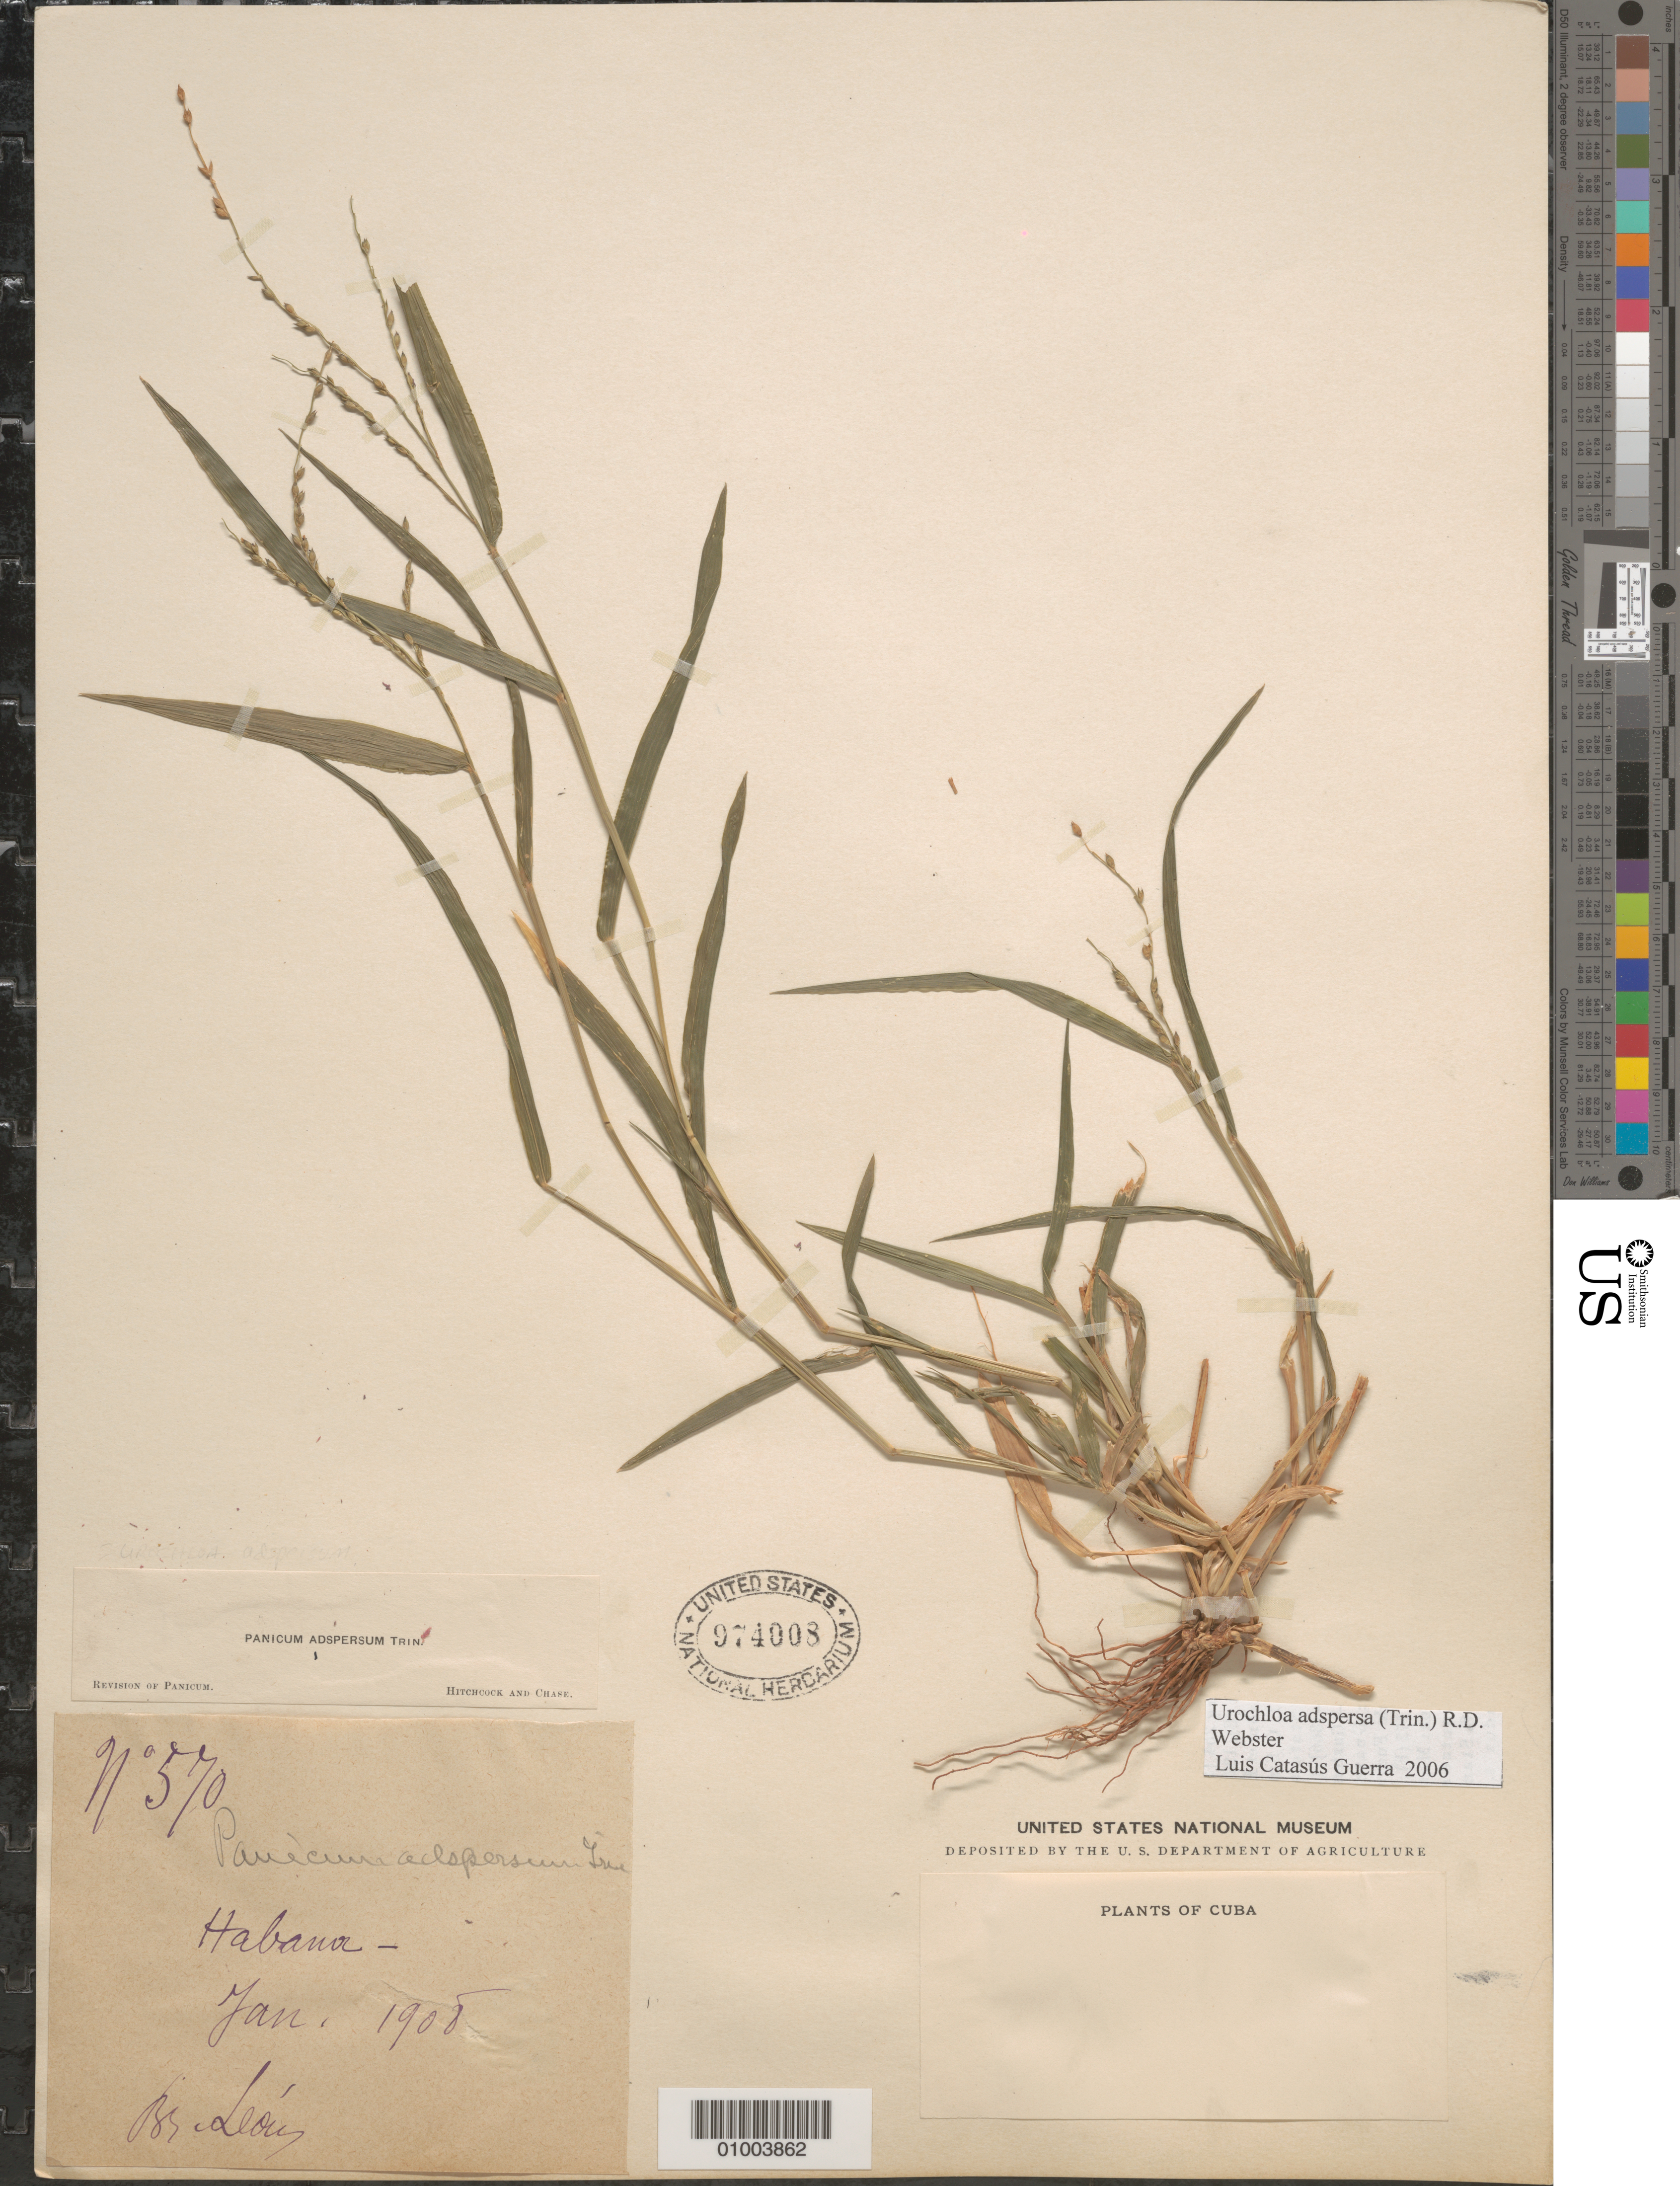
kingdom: Plantae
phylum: Tracheophyta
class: Liliopsida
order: Poales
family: Poaceae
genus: Urochloa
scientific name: Urochloa adspersa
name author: (Trin.) R.D. Webster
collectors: Bro. León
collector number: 570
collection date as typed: Jan 1900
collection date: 1900-01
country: Cuba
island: Cuba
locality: Habana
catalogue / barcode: US 974008